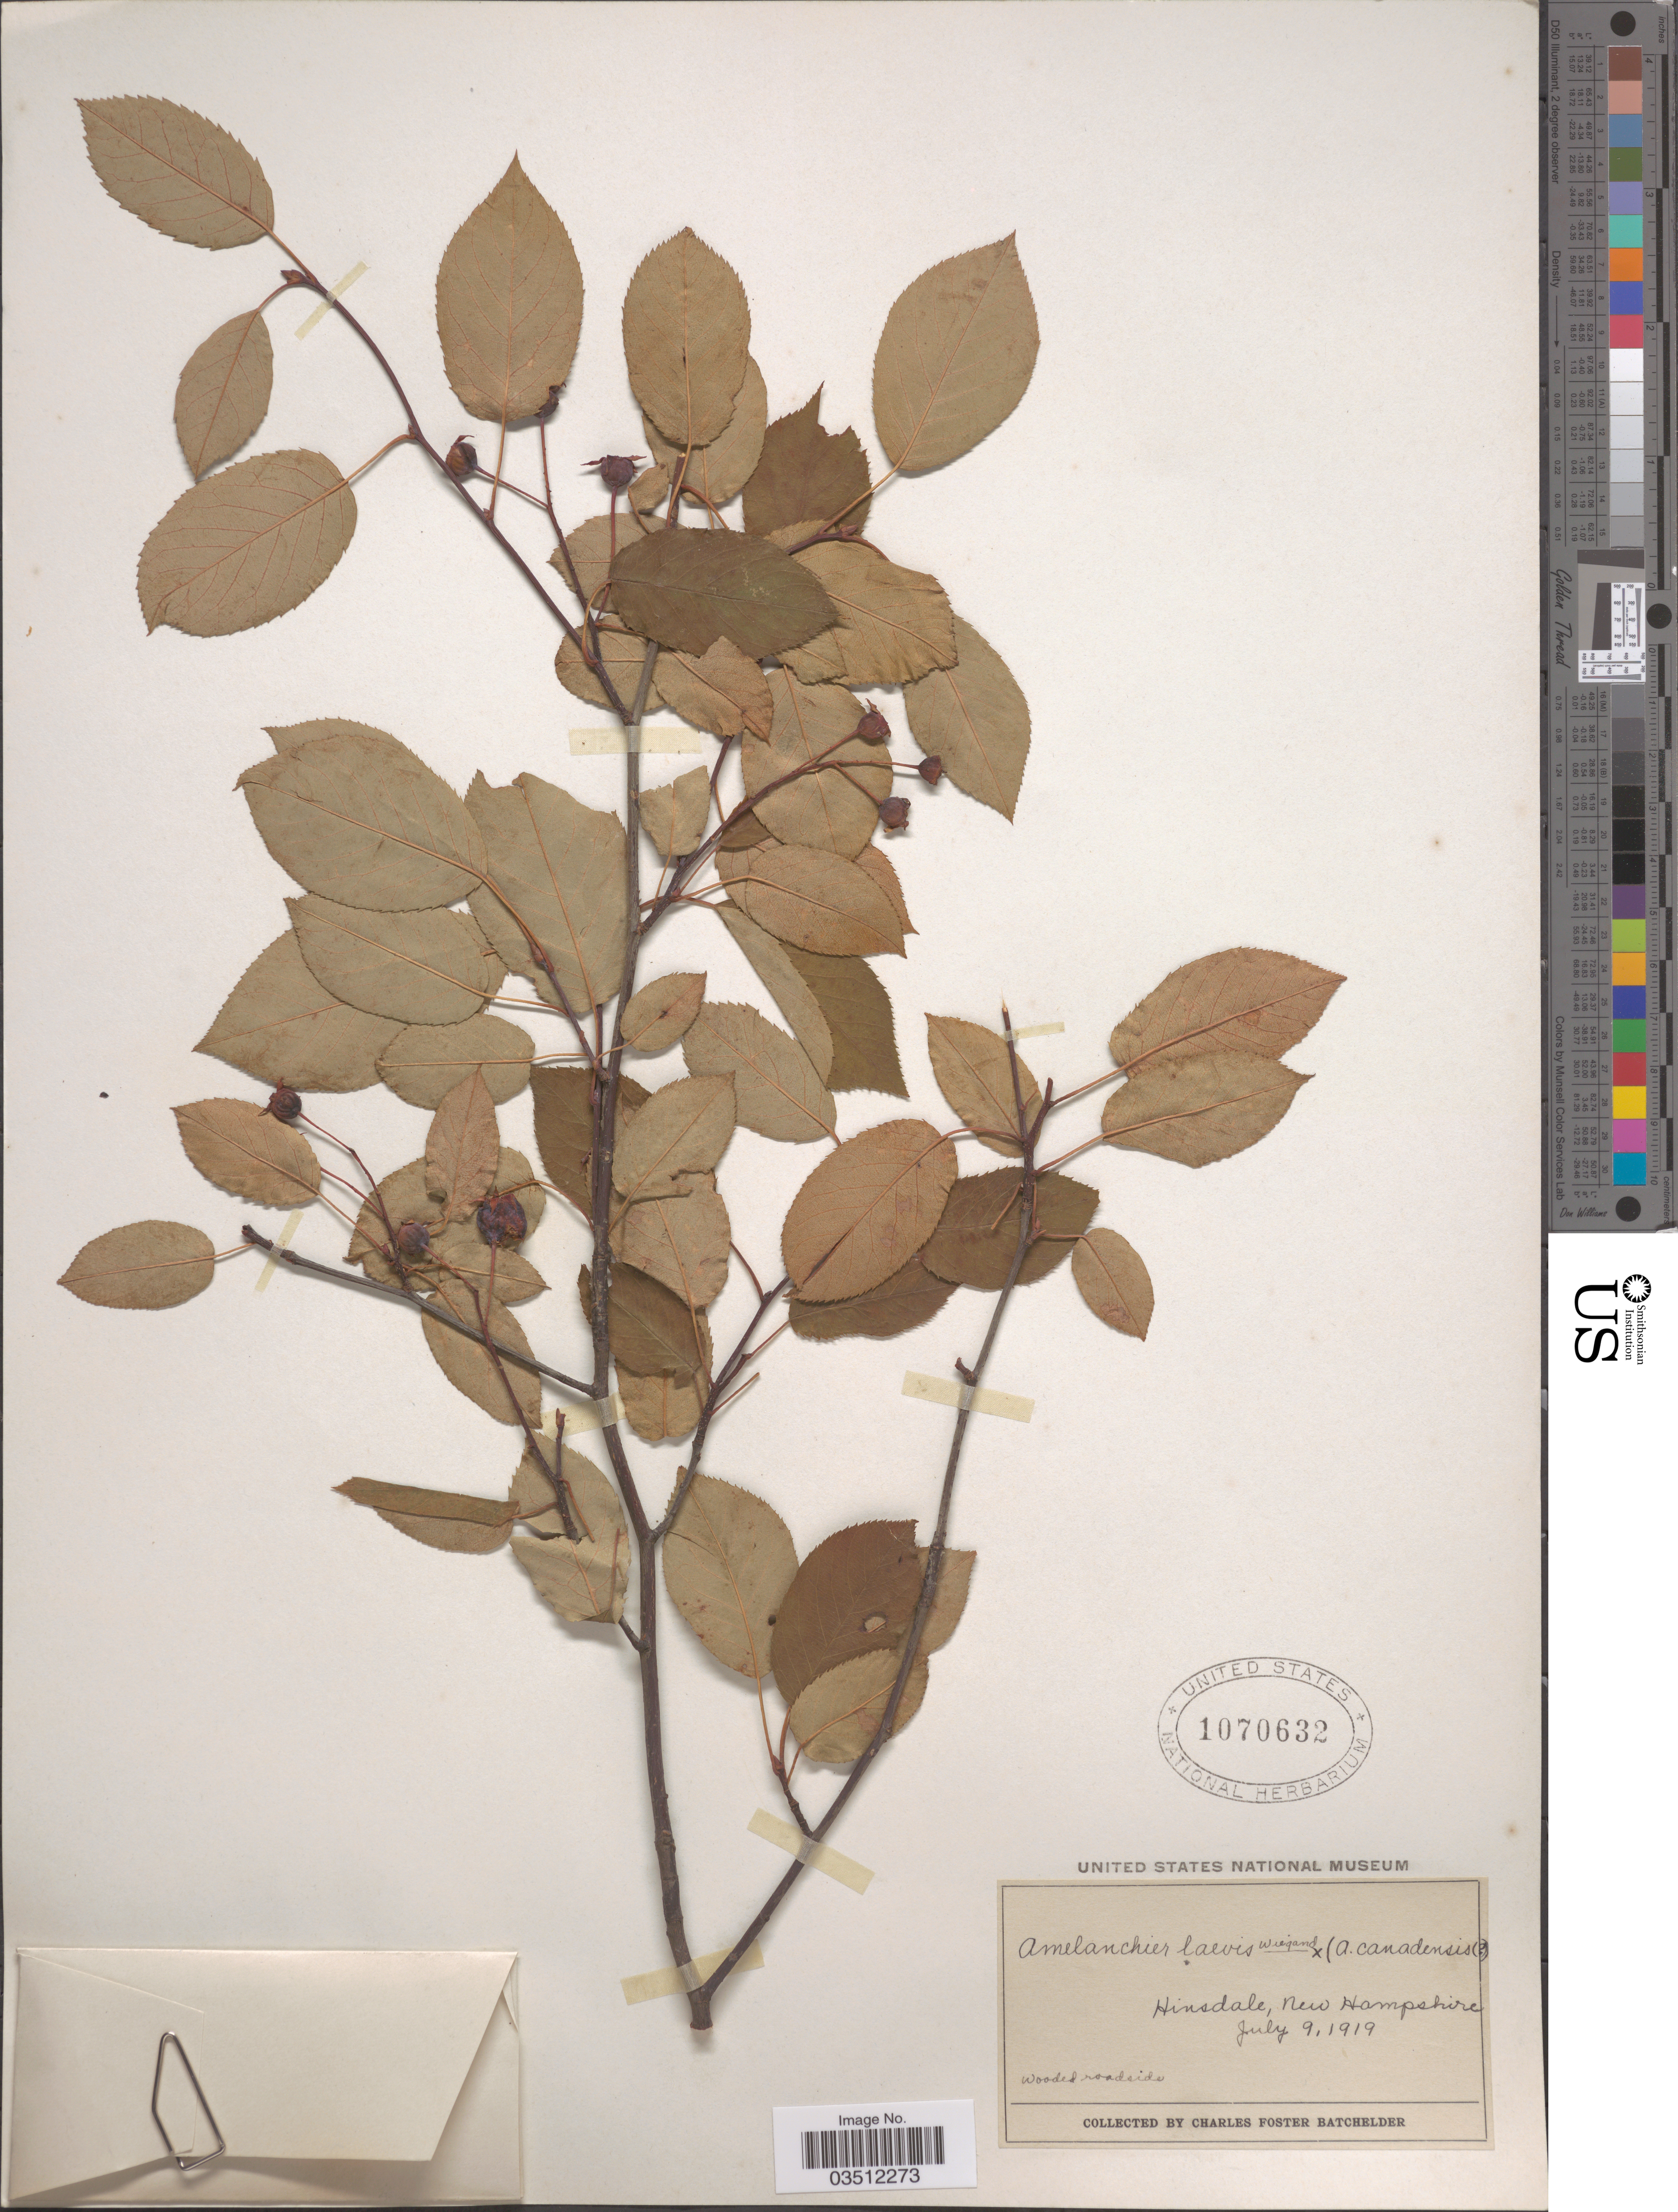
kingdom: Plantae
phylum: Tracheophyta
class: Magnoliopsida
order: Rosales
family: Rosaceae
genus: Amelanchier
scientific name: Amelanchier laevis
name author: Wiegand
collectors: C. Batchelder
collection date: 1919-07-09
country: United States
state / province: New Hampshire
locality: Hinsdale.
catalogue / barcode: US 1070632